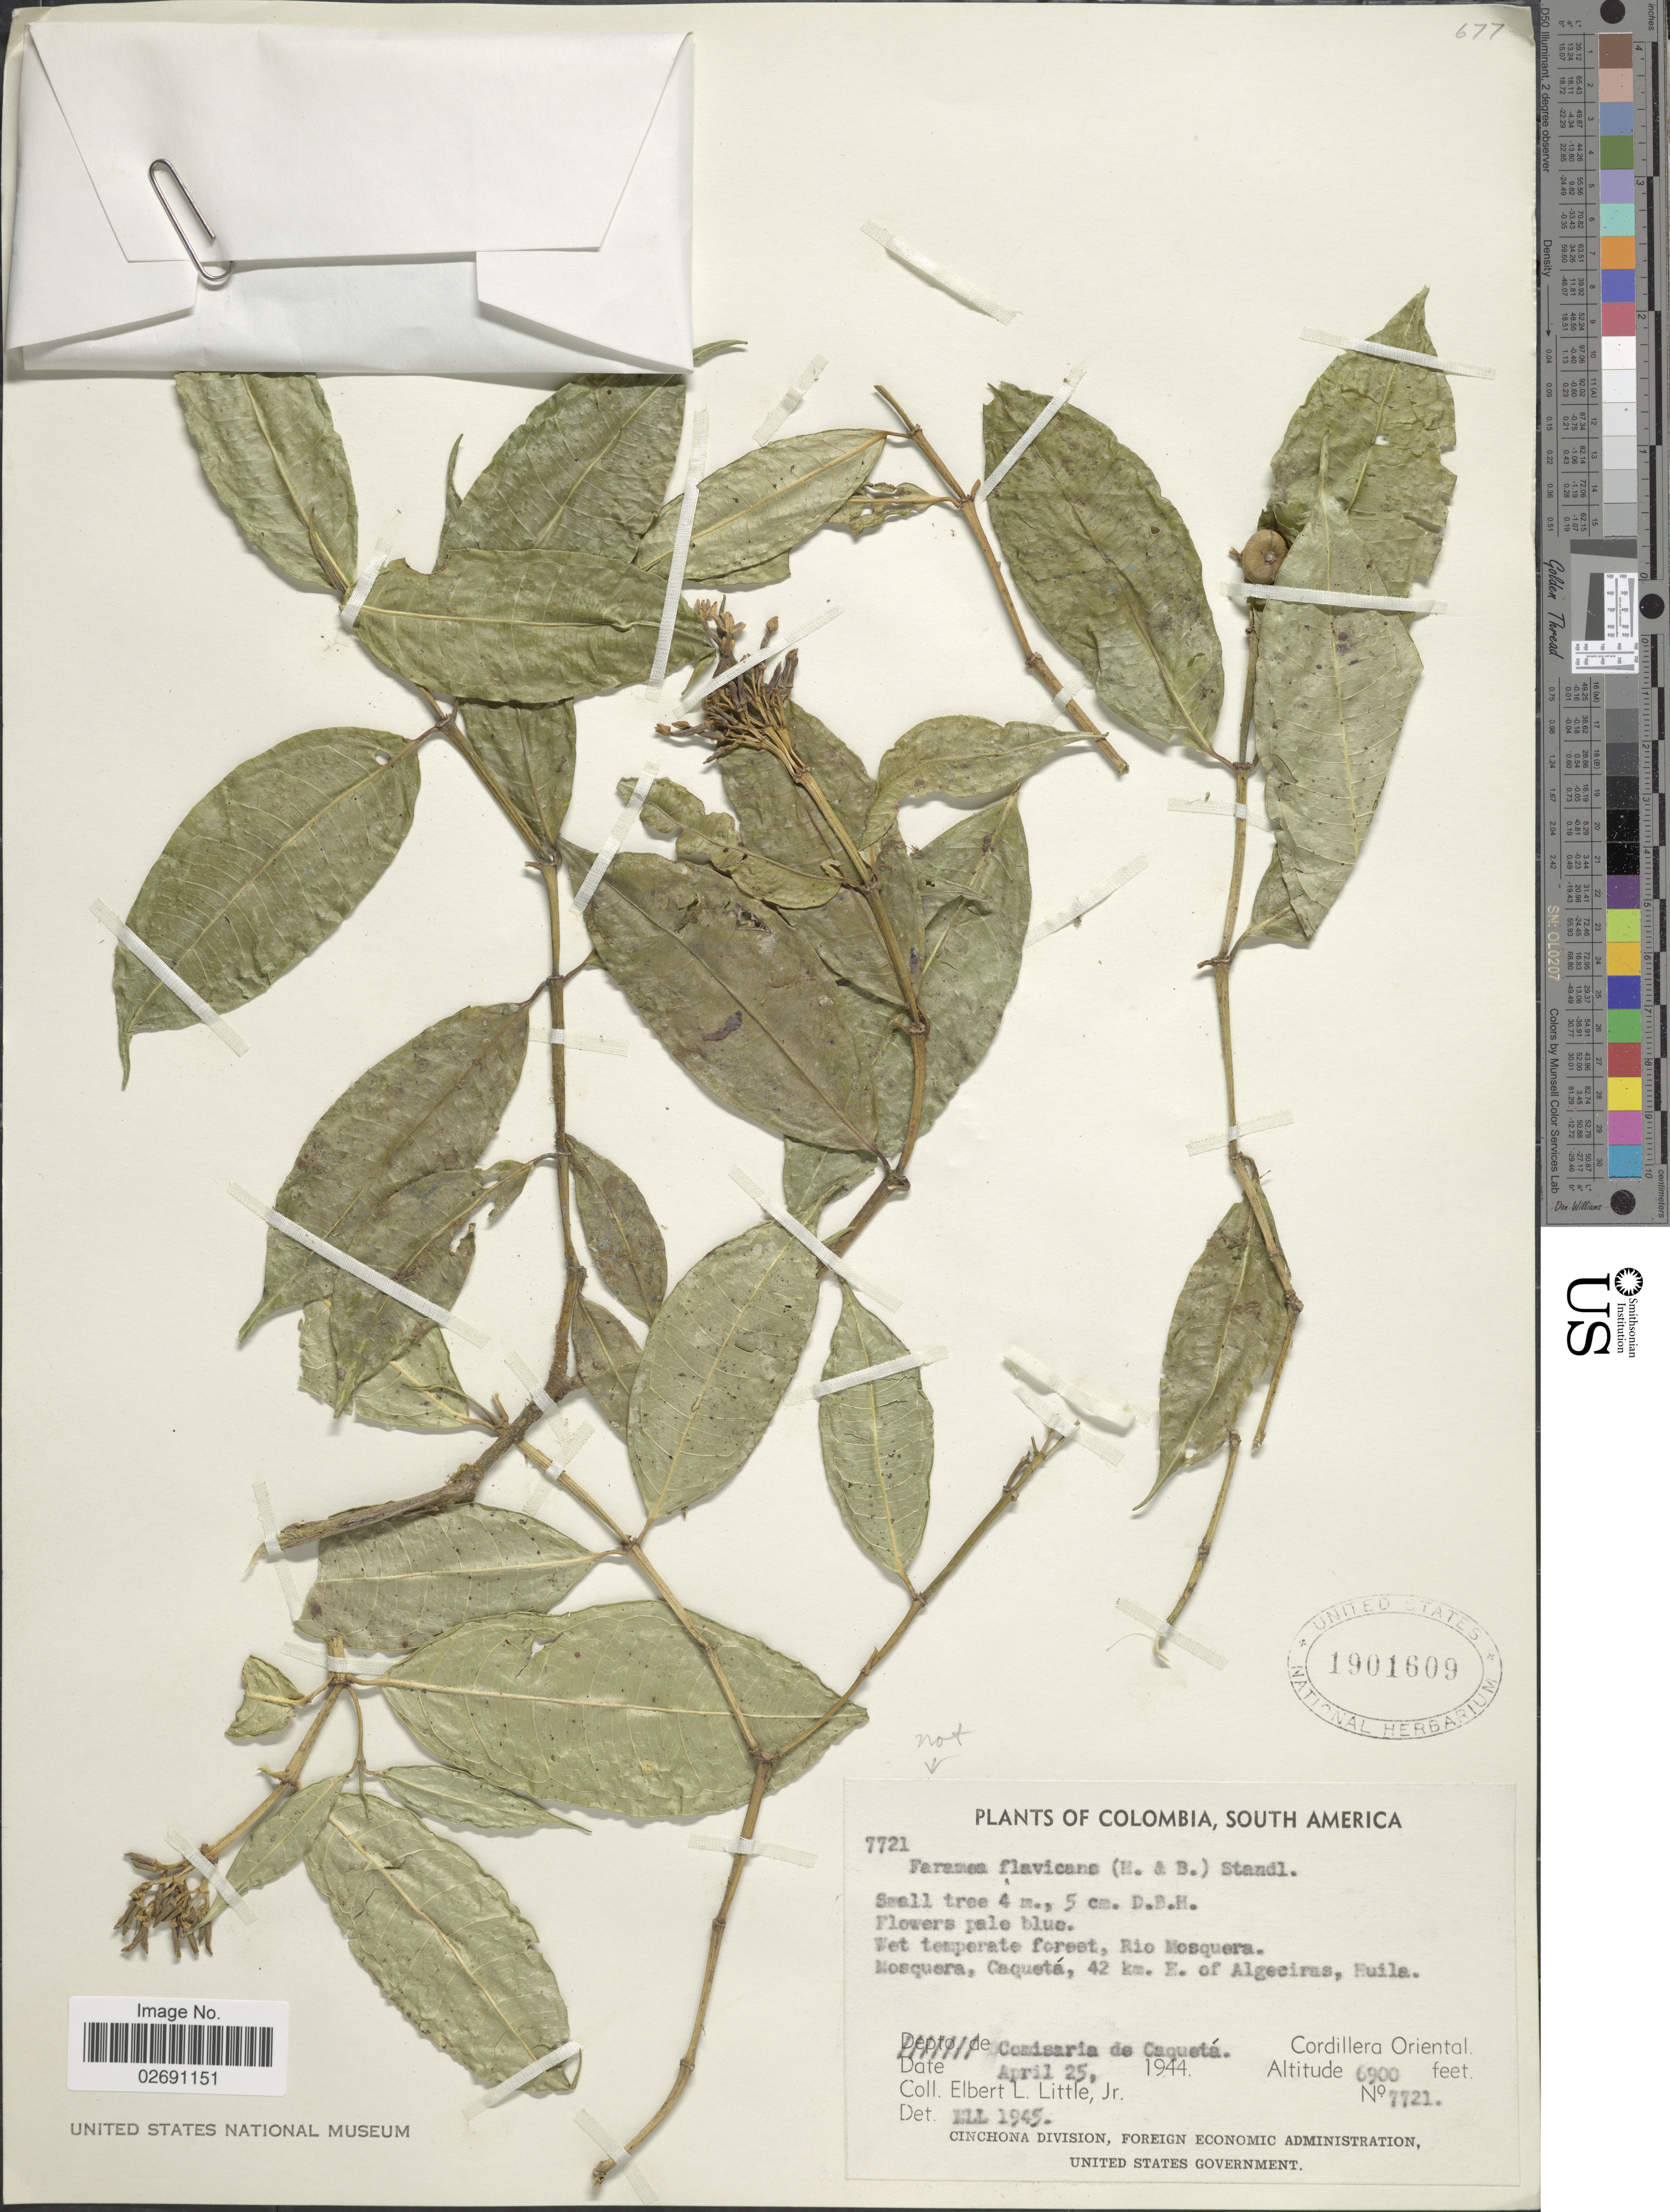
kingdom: Plantae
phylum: Tracheophyta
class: Magnoliopsida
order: Gentianales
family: Rubiaceae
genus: Faramea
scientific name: Faramea sp.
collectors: E. L. Little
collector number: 7721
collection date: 1944-04-25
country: Colombia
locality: Wet temperate forest, Rio Mosquera, Caqueta, 42 km. E. of Algeciras, Huila, Comisaria de Caqueta, Cordillera Oriental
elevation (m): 2103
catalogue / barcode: US 1901609